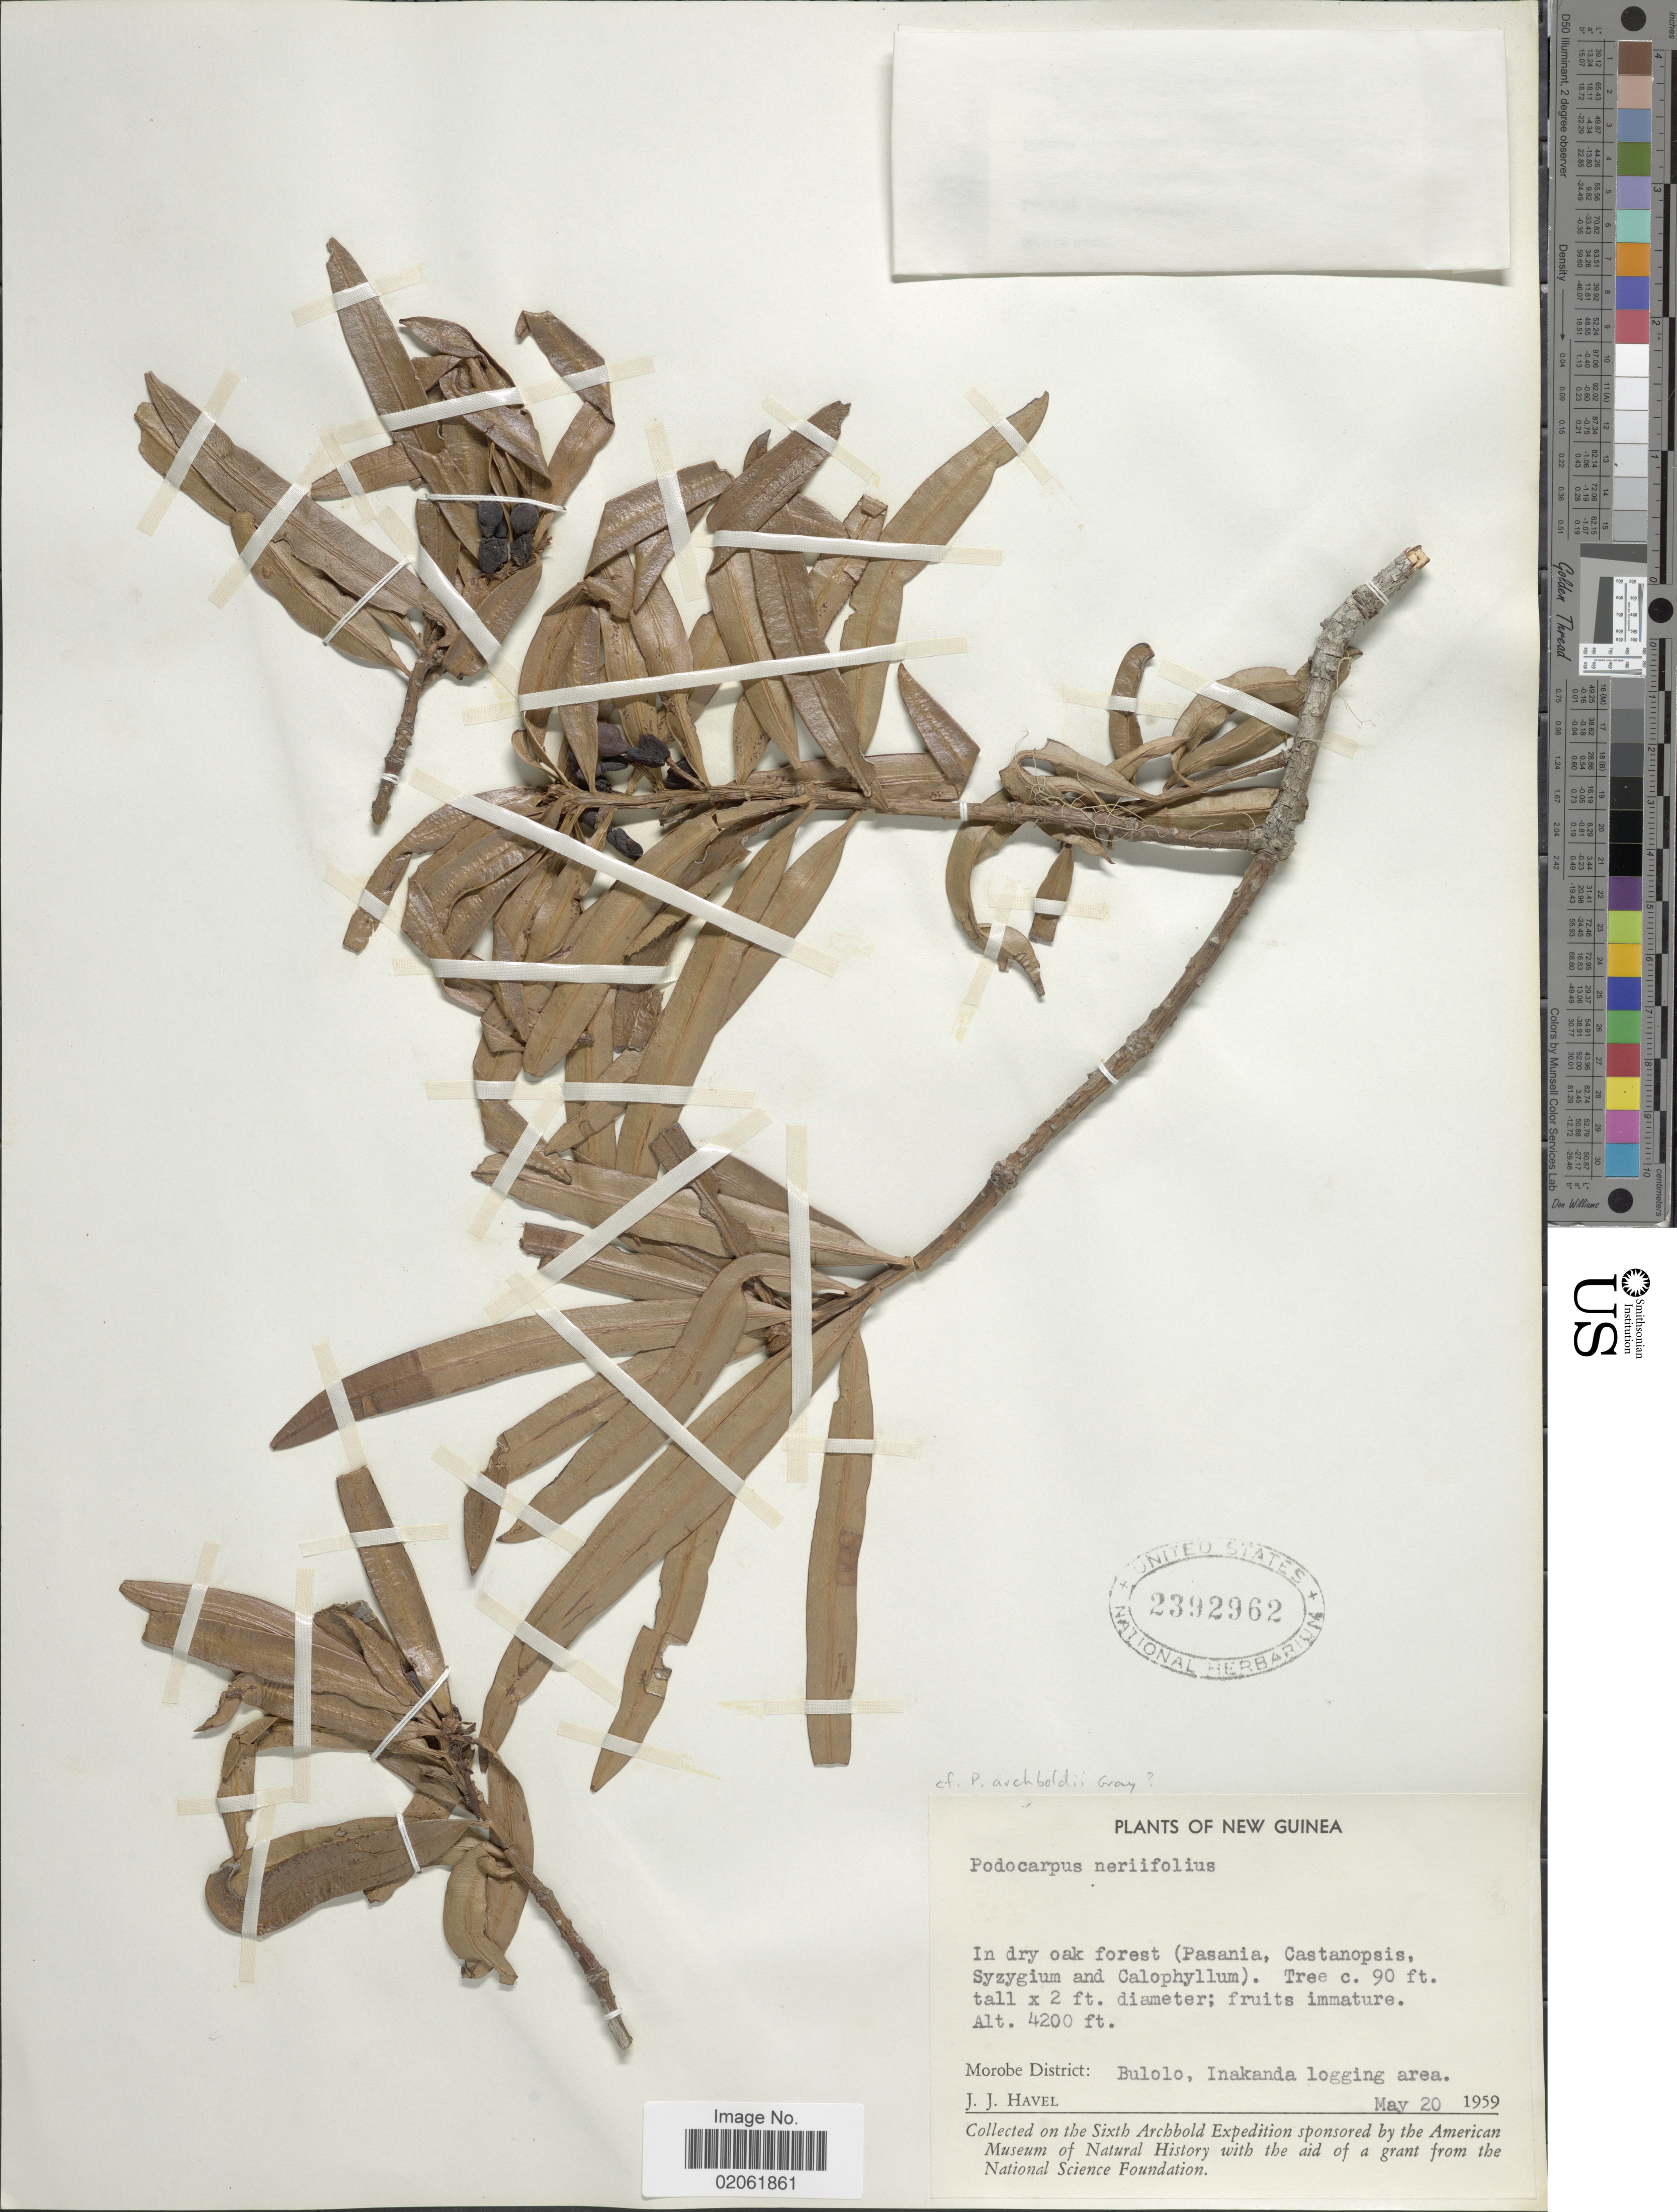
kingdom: Plantae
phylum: Tracheophyta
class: Pinopsida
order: Pinales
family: Podocarpaceae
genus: Podocarpus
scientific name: Podocarpus archboldii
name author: N.E. Gray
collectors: J. Havel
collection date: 1959-05-20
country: Papua New Guinea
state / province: Morobe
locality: New Guinea. Morobe District: Bulolo, Inakanda logging area.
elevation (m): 1280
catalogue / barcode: US 2392962